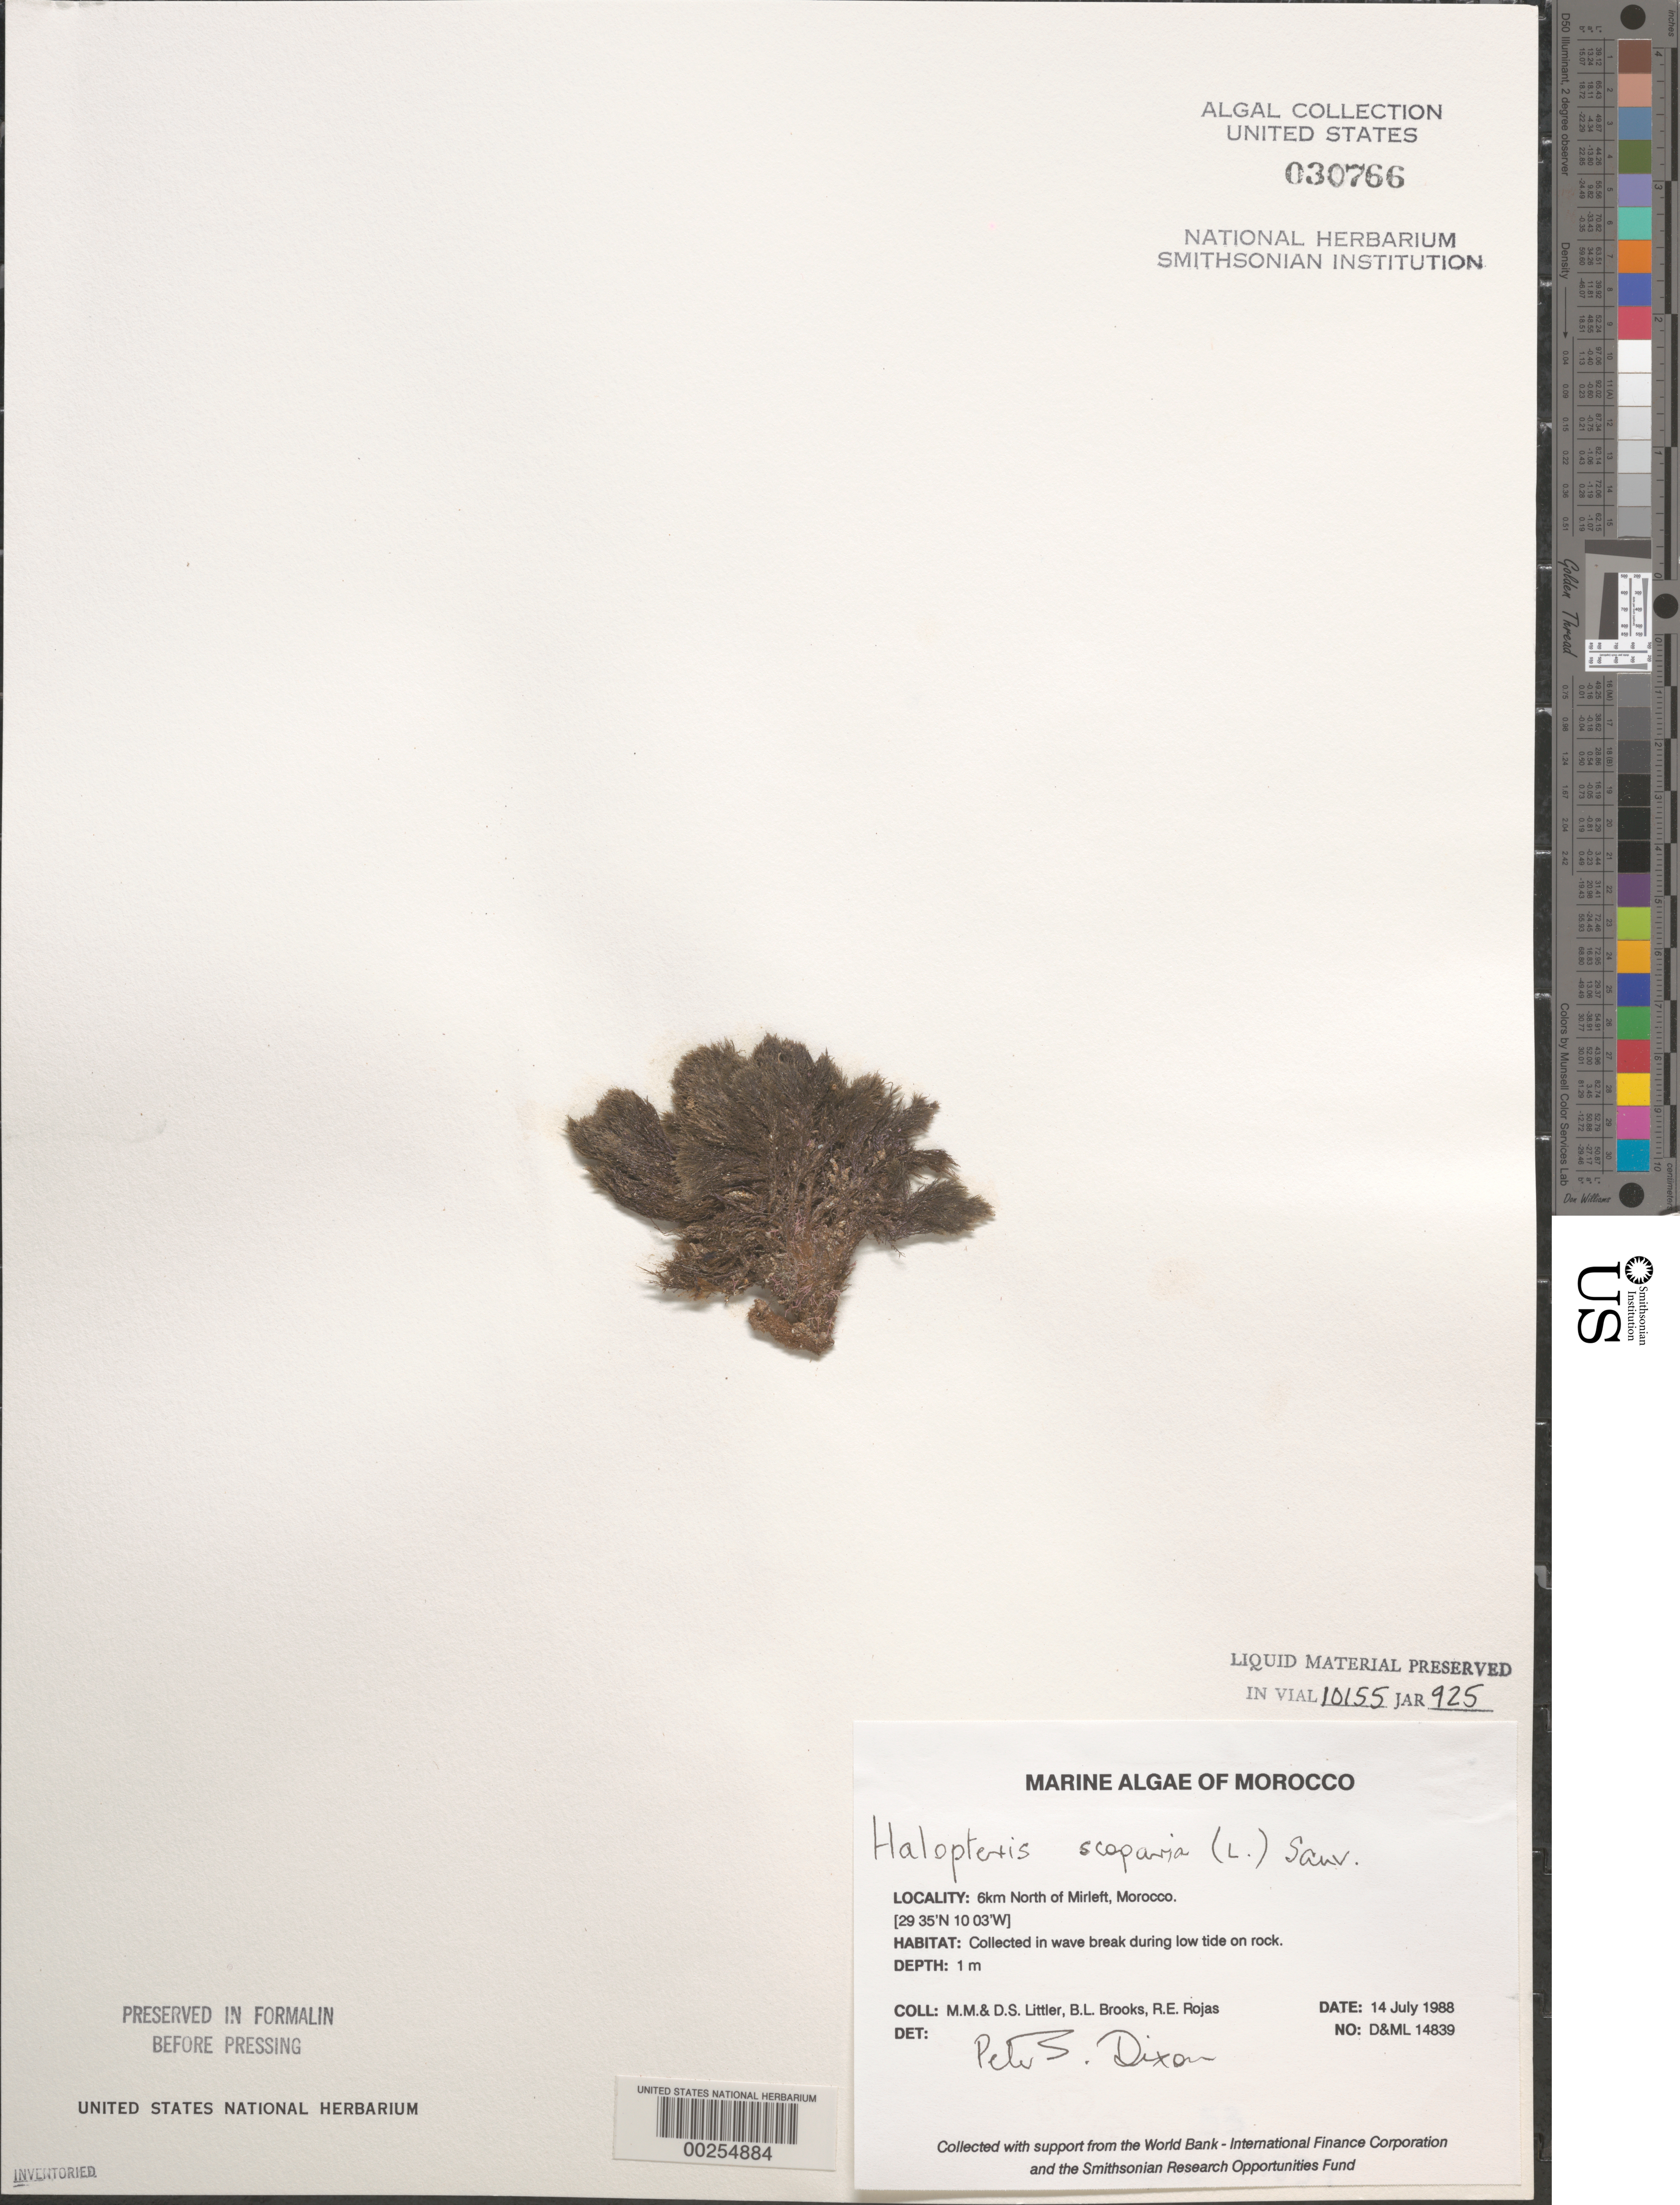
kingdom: Chromista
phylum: Ochrophyta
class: Phaeophyceae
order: Sphacelariales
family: Stypocaulaceae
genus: Halopteris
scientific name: Halopteris scoparia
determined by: Dixon, P. S.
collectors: M. M. Littler, D. S. Littler, B. Brooks & R. Rojas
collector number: D&ML 14839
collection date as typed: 14 Jul 1988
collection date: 1988-07-14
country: Morocco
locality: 6 km north of Mirleft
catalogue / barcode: US 30766